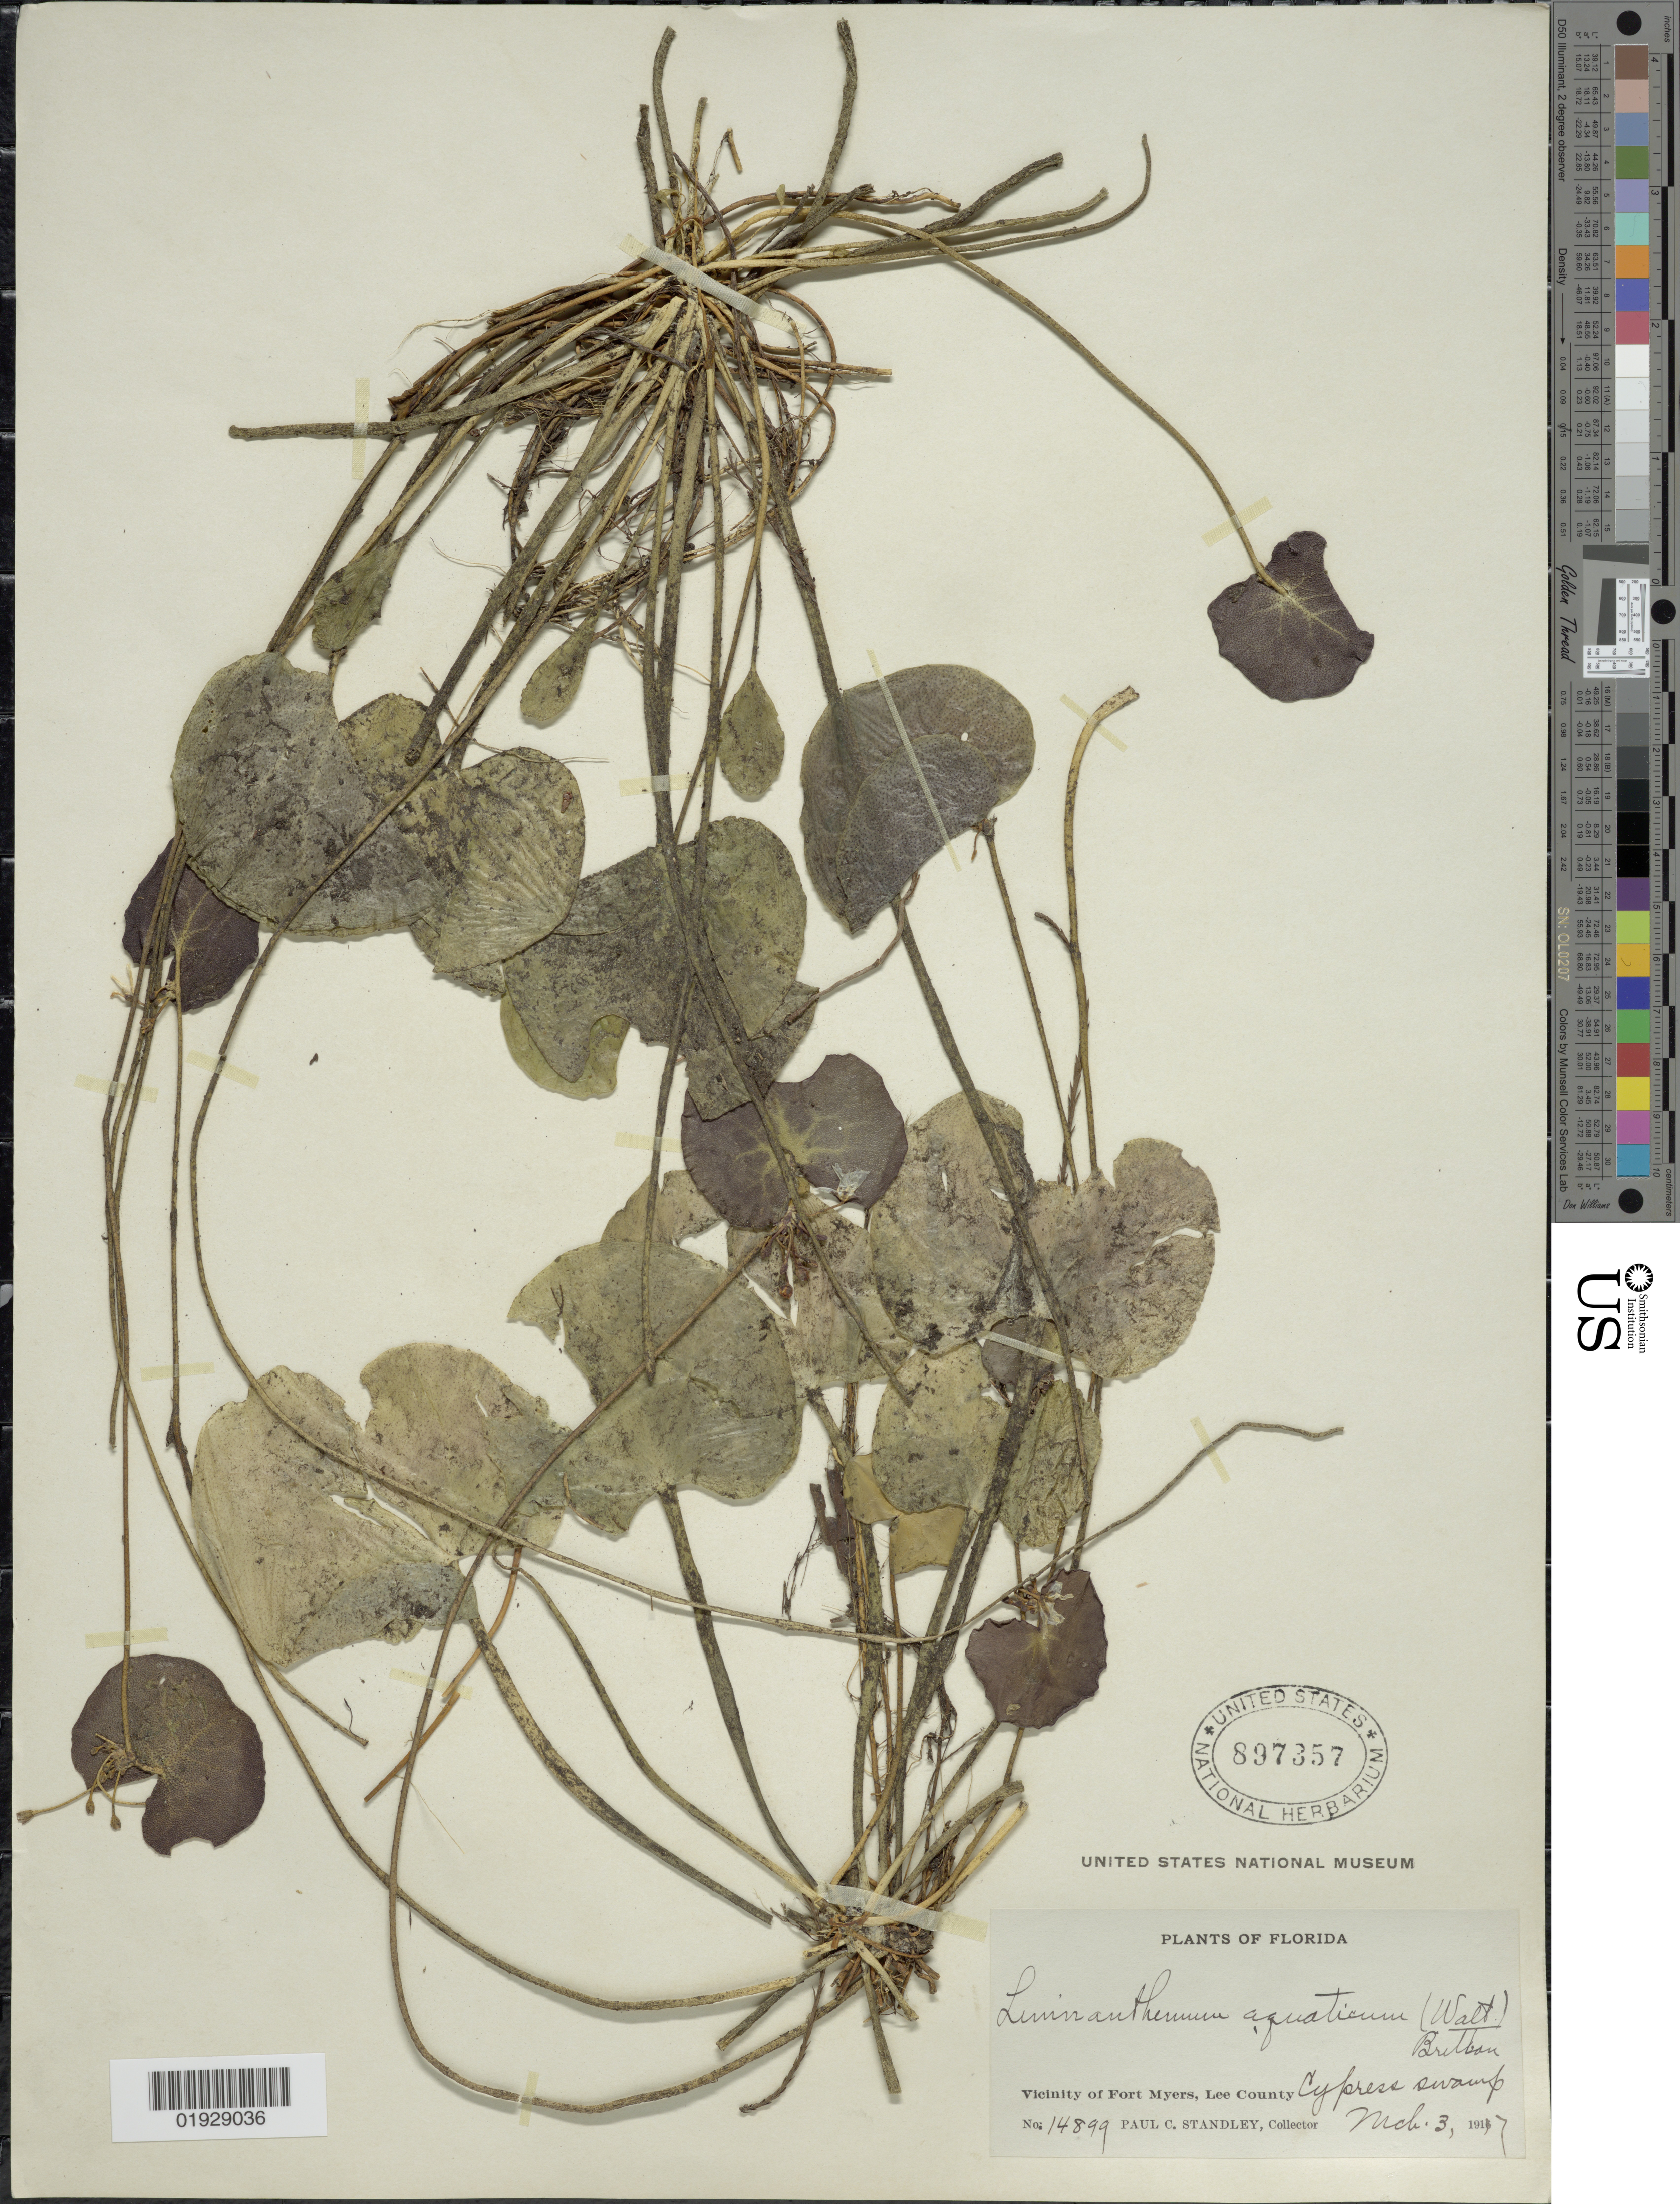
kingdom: Plantae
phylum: Tracheophyta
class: Magnoliopsida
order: Asterales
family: Menyanthaceae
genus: Nymphoides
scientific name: Nymphoides aquatica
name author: (J.F. Gmel.) Kuntze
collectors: P. C. Standley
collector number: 14899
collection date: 1917-03-03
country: United States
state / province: Florida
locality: Vicinity of Fort Myers, Lee County, Cypress Swamp.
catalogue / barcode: US 897357